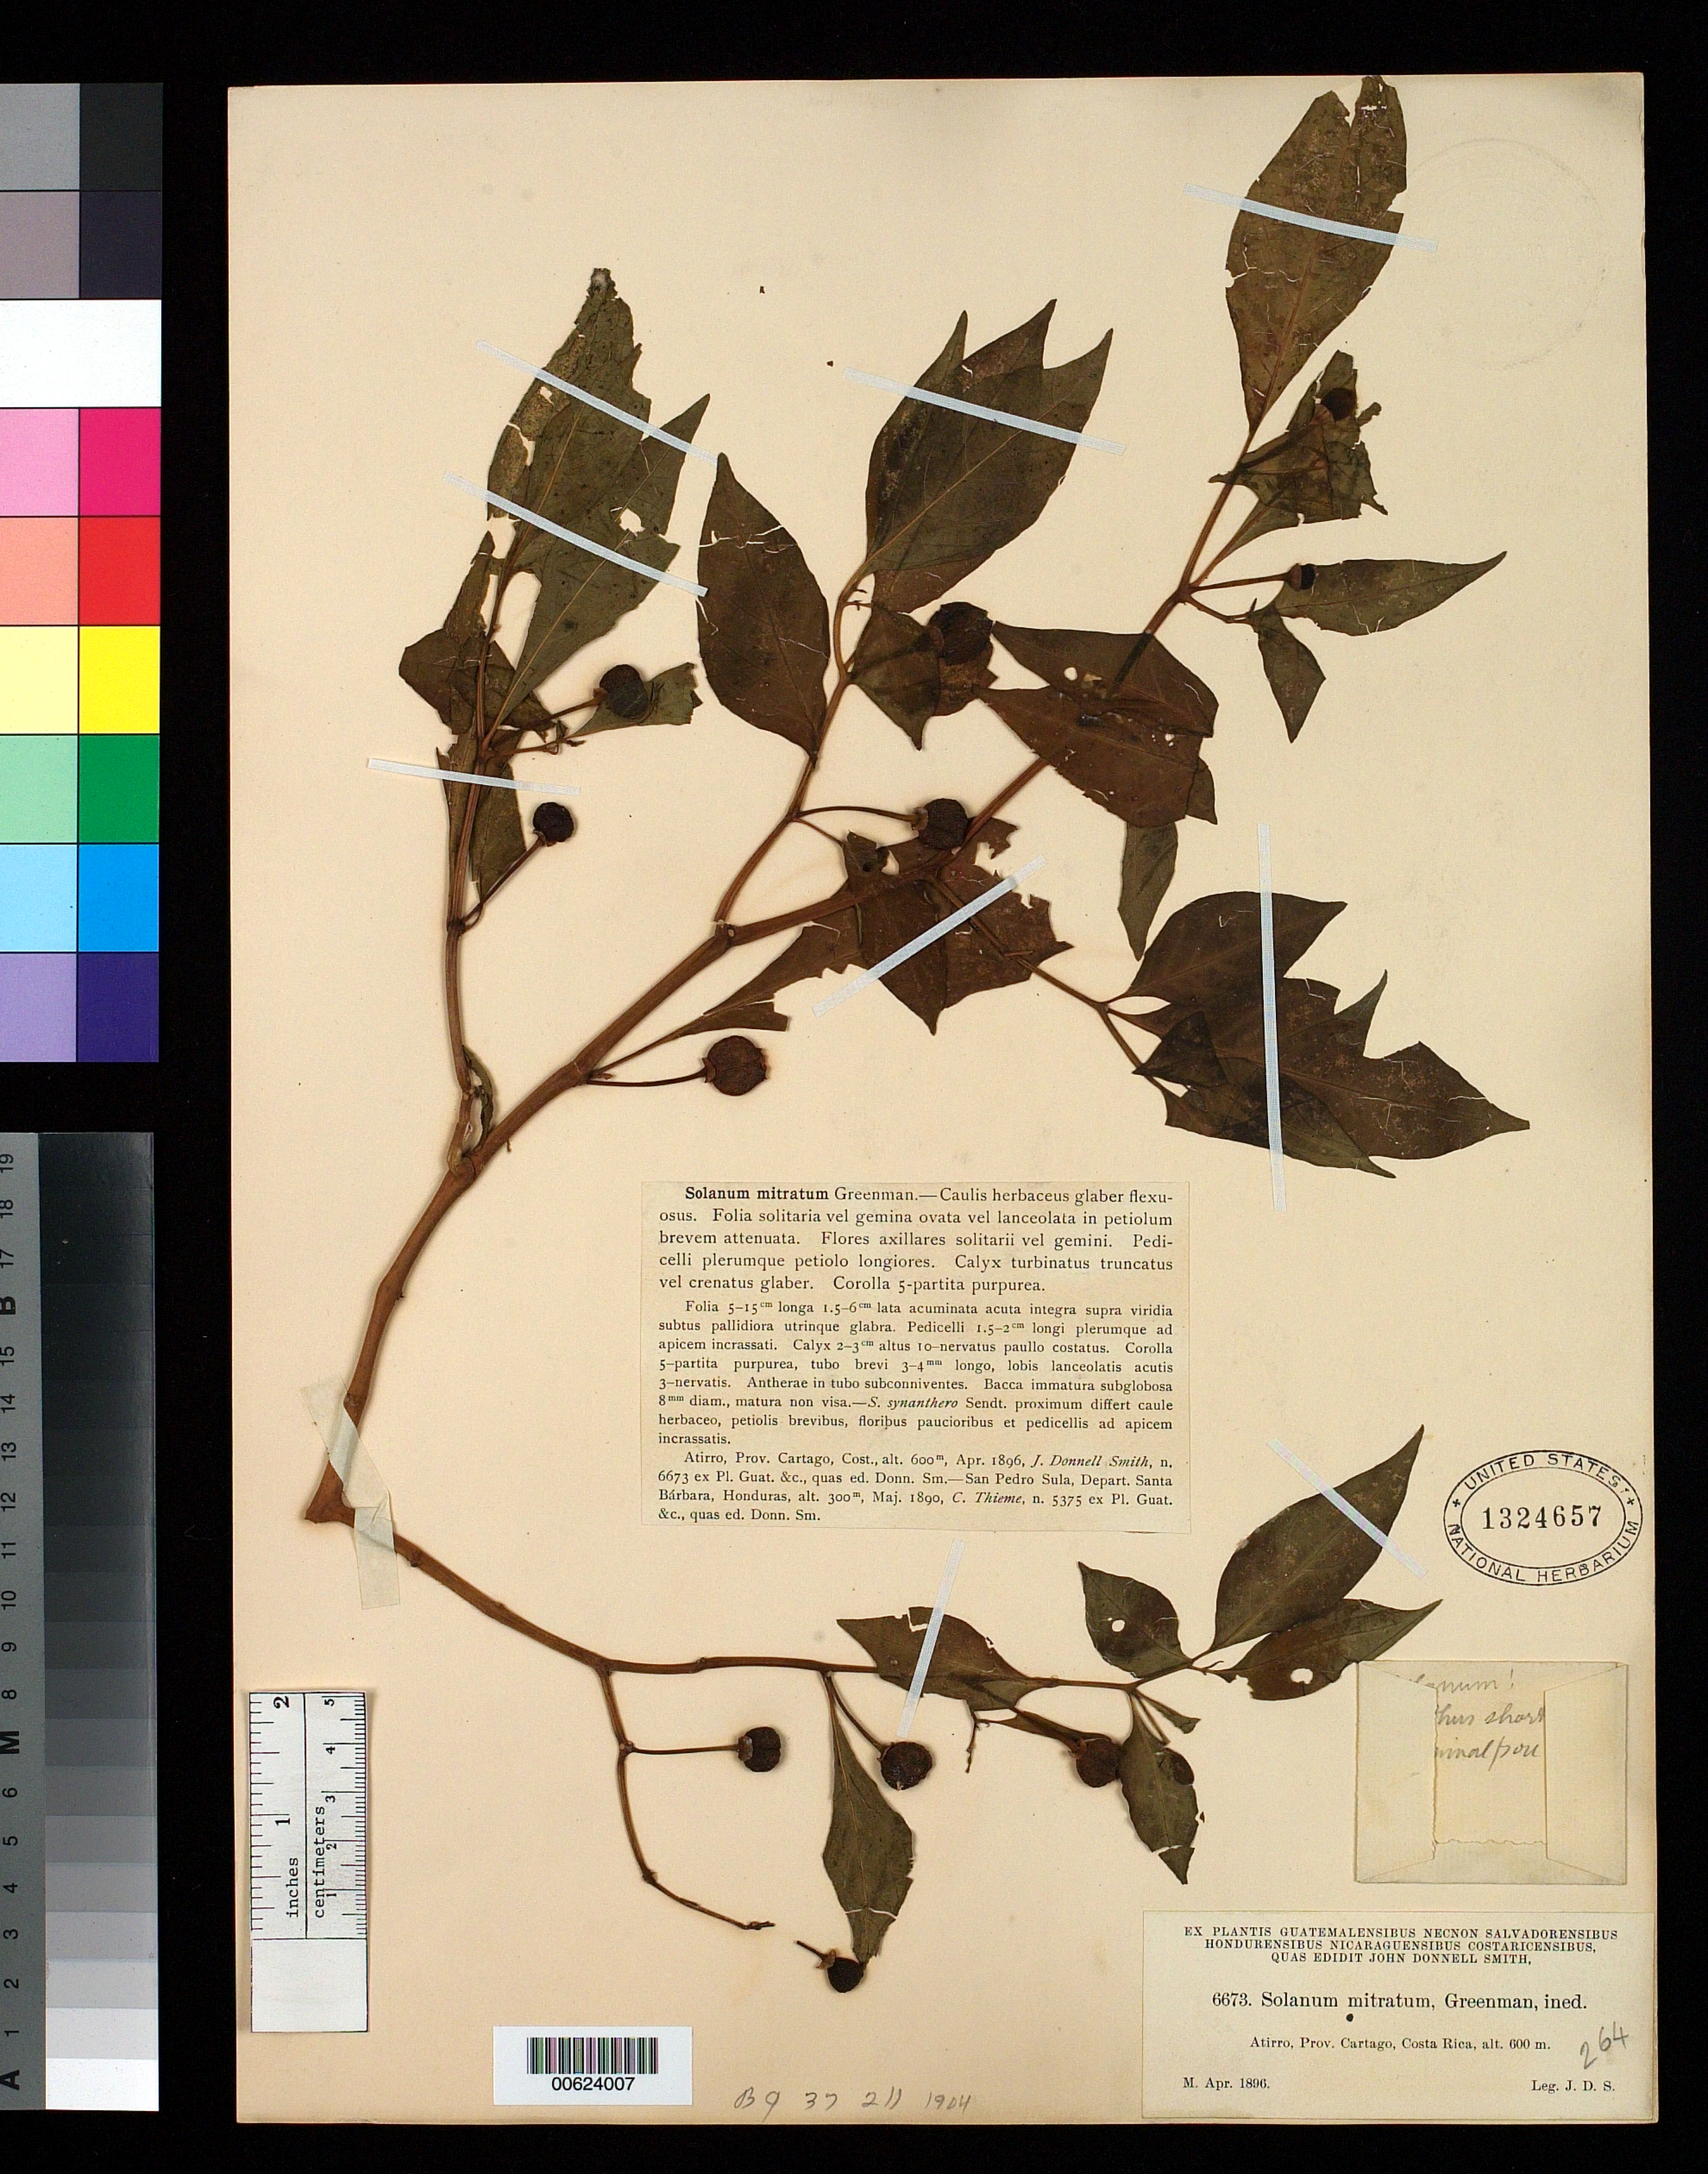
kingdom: Plantae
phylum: Tracheophyta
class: Magnoliopsida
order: Solanales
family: Solanaceae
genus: Solanum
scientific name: Solanum mitratum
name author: Greenm. ex Donn. Sm.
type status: Isolectotype; Syntype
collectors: J. Donnell Smith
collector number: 6673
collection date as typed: Apr 1896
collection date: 1896-04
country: Costa Rica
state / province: Cartago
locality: Atirro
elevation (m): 600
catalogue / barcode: US 1324657